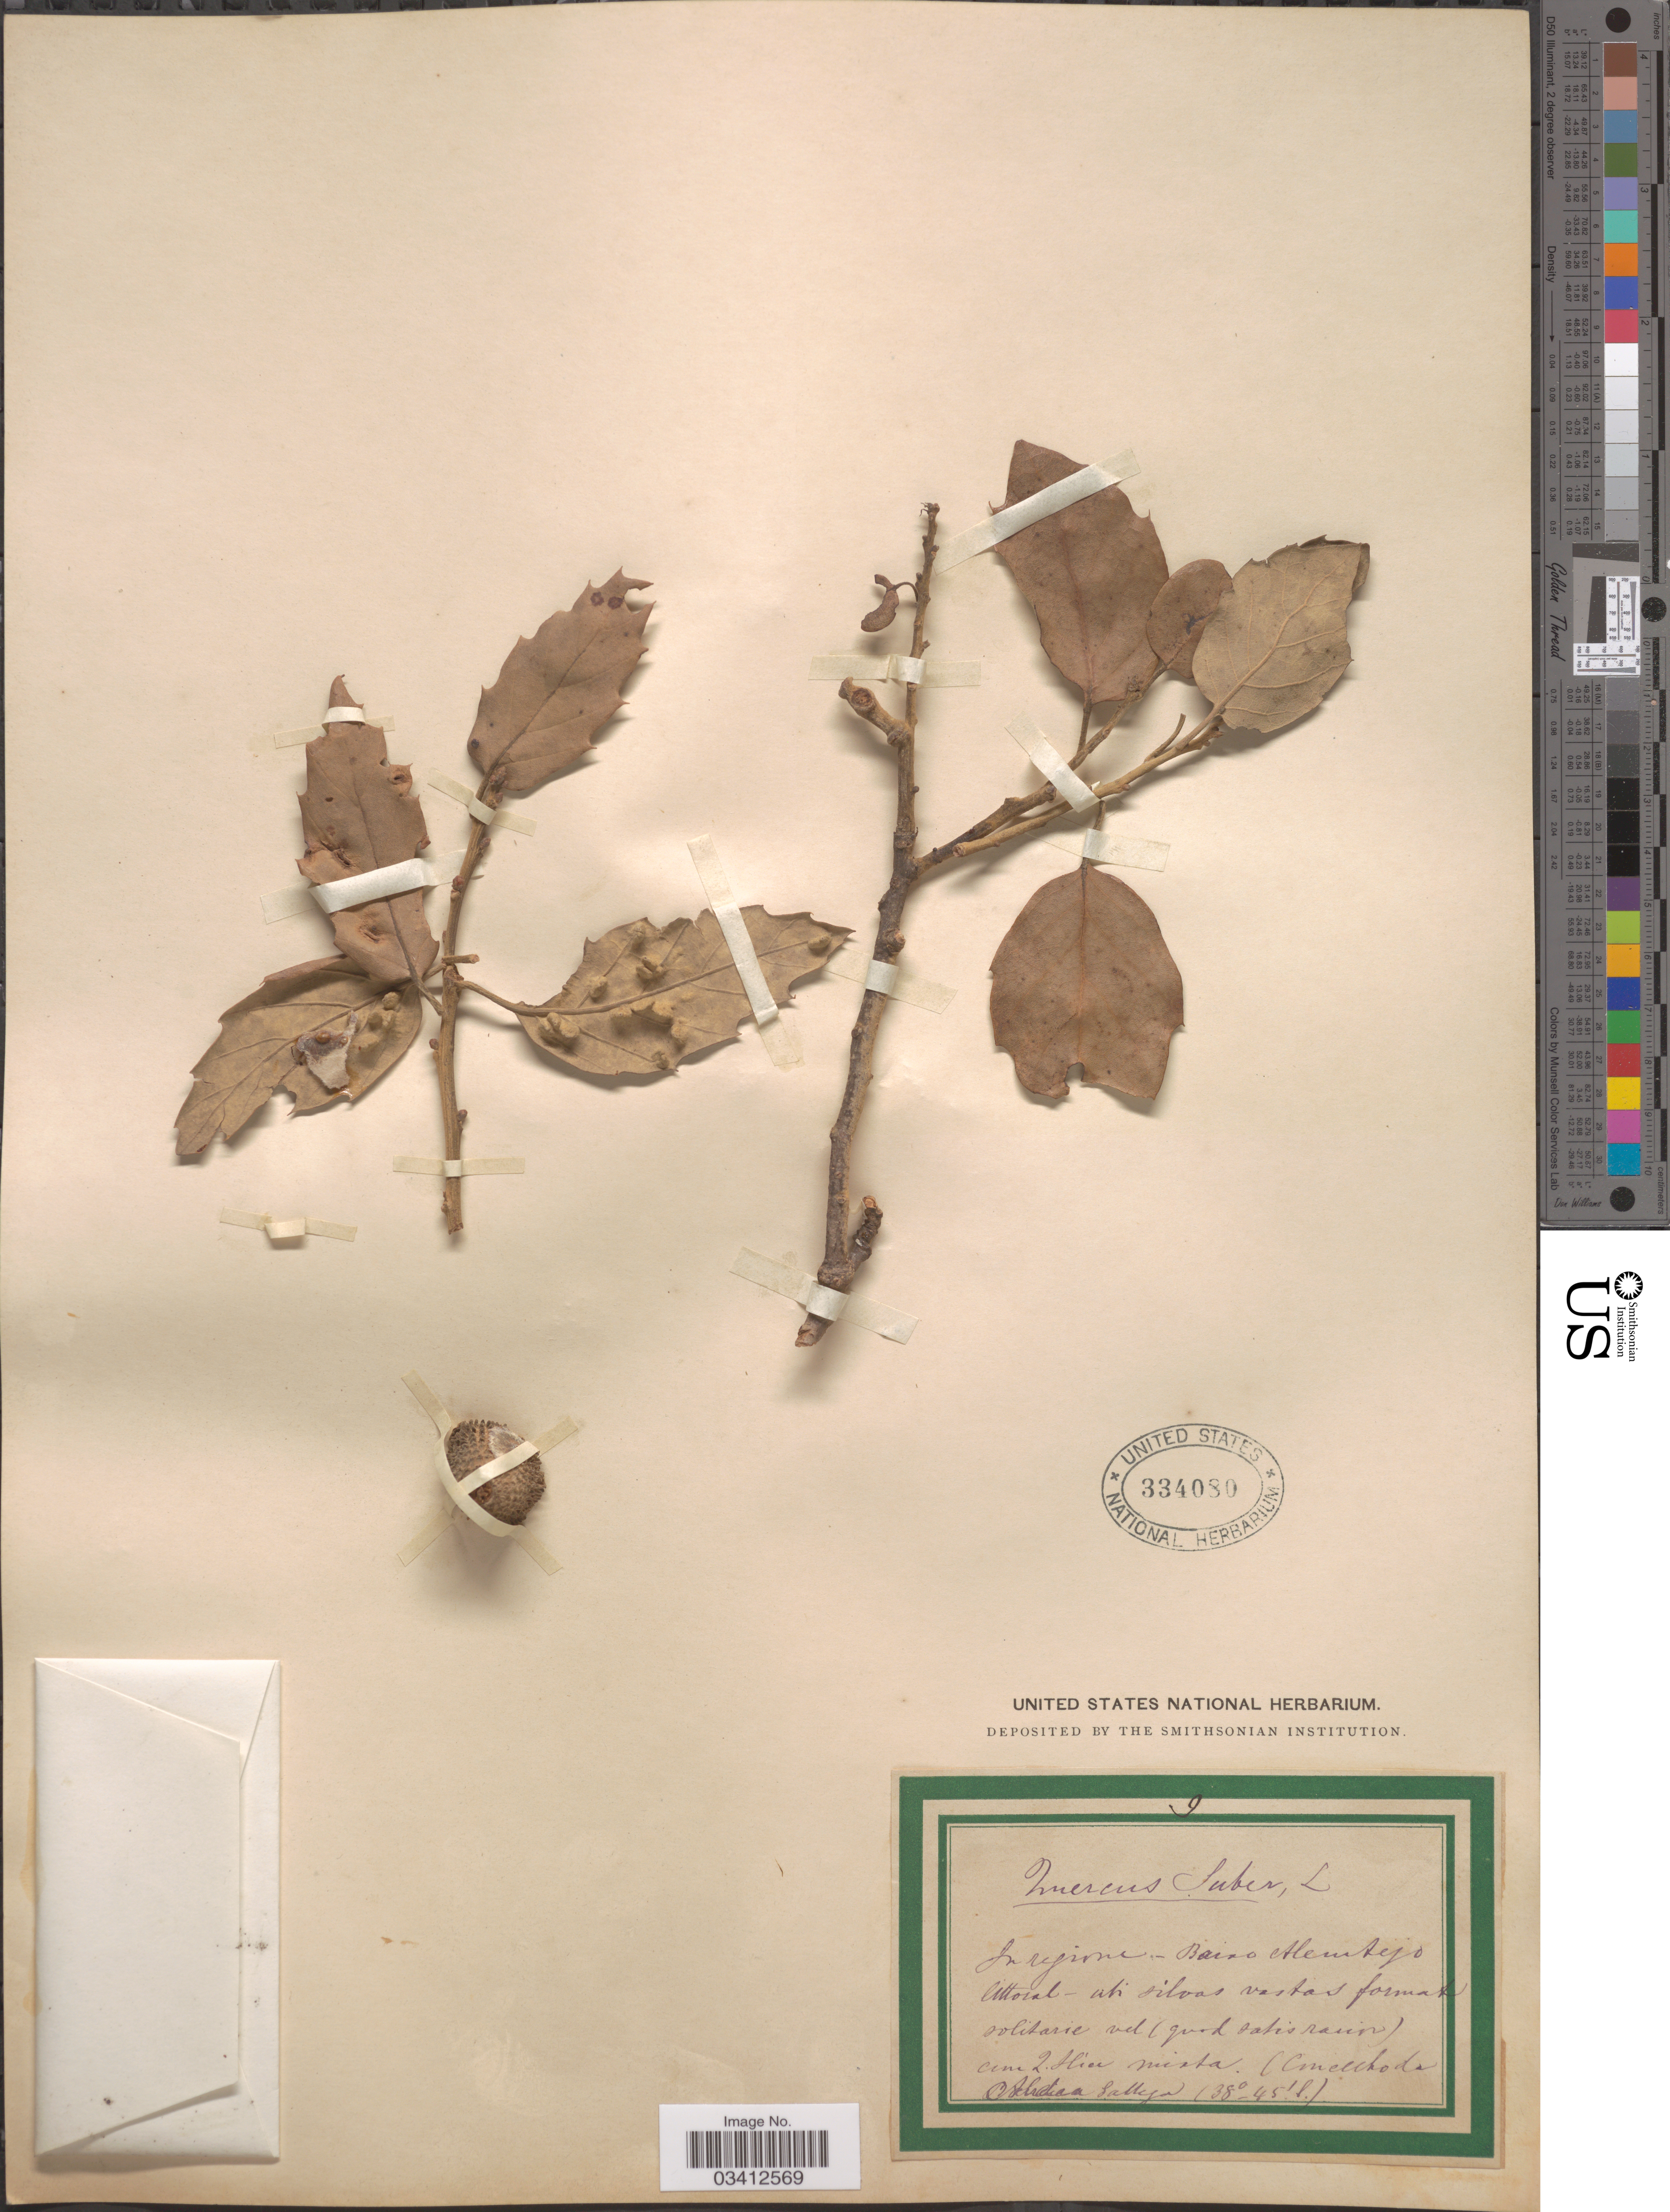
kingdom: Plantae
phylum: Tracheophyta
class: Magnoliopsida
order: Fagales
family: Fagaceae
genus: Quercus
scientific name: Quercus suber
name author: L.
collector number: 9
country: Portugal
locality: In regione-Baixo Alentejo littoral. Achdia [interpreted] Sallega [interpreted] [unsure placement]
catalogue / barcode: US 334080